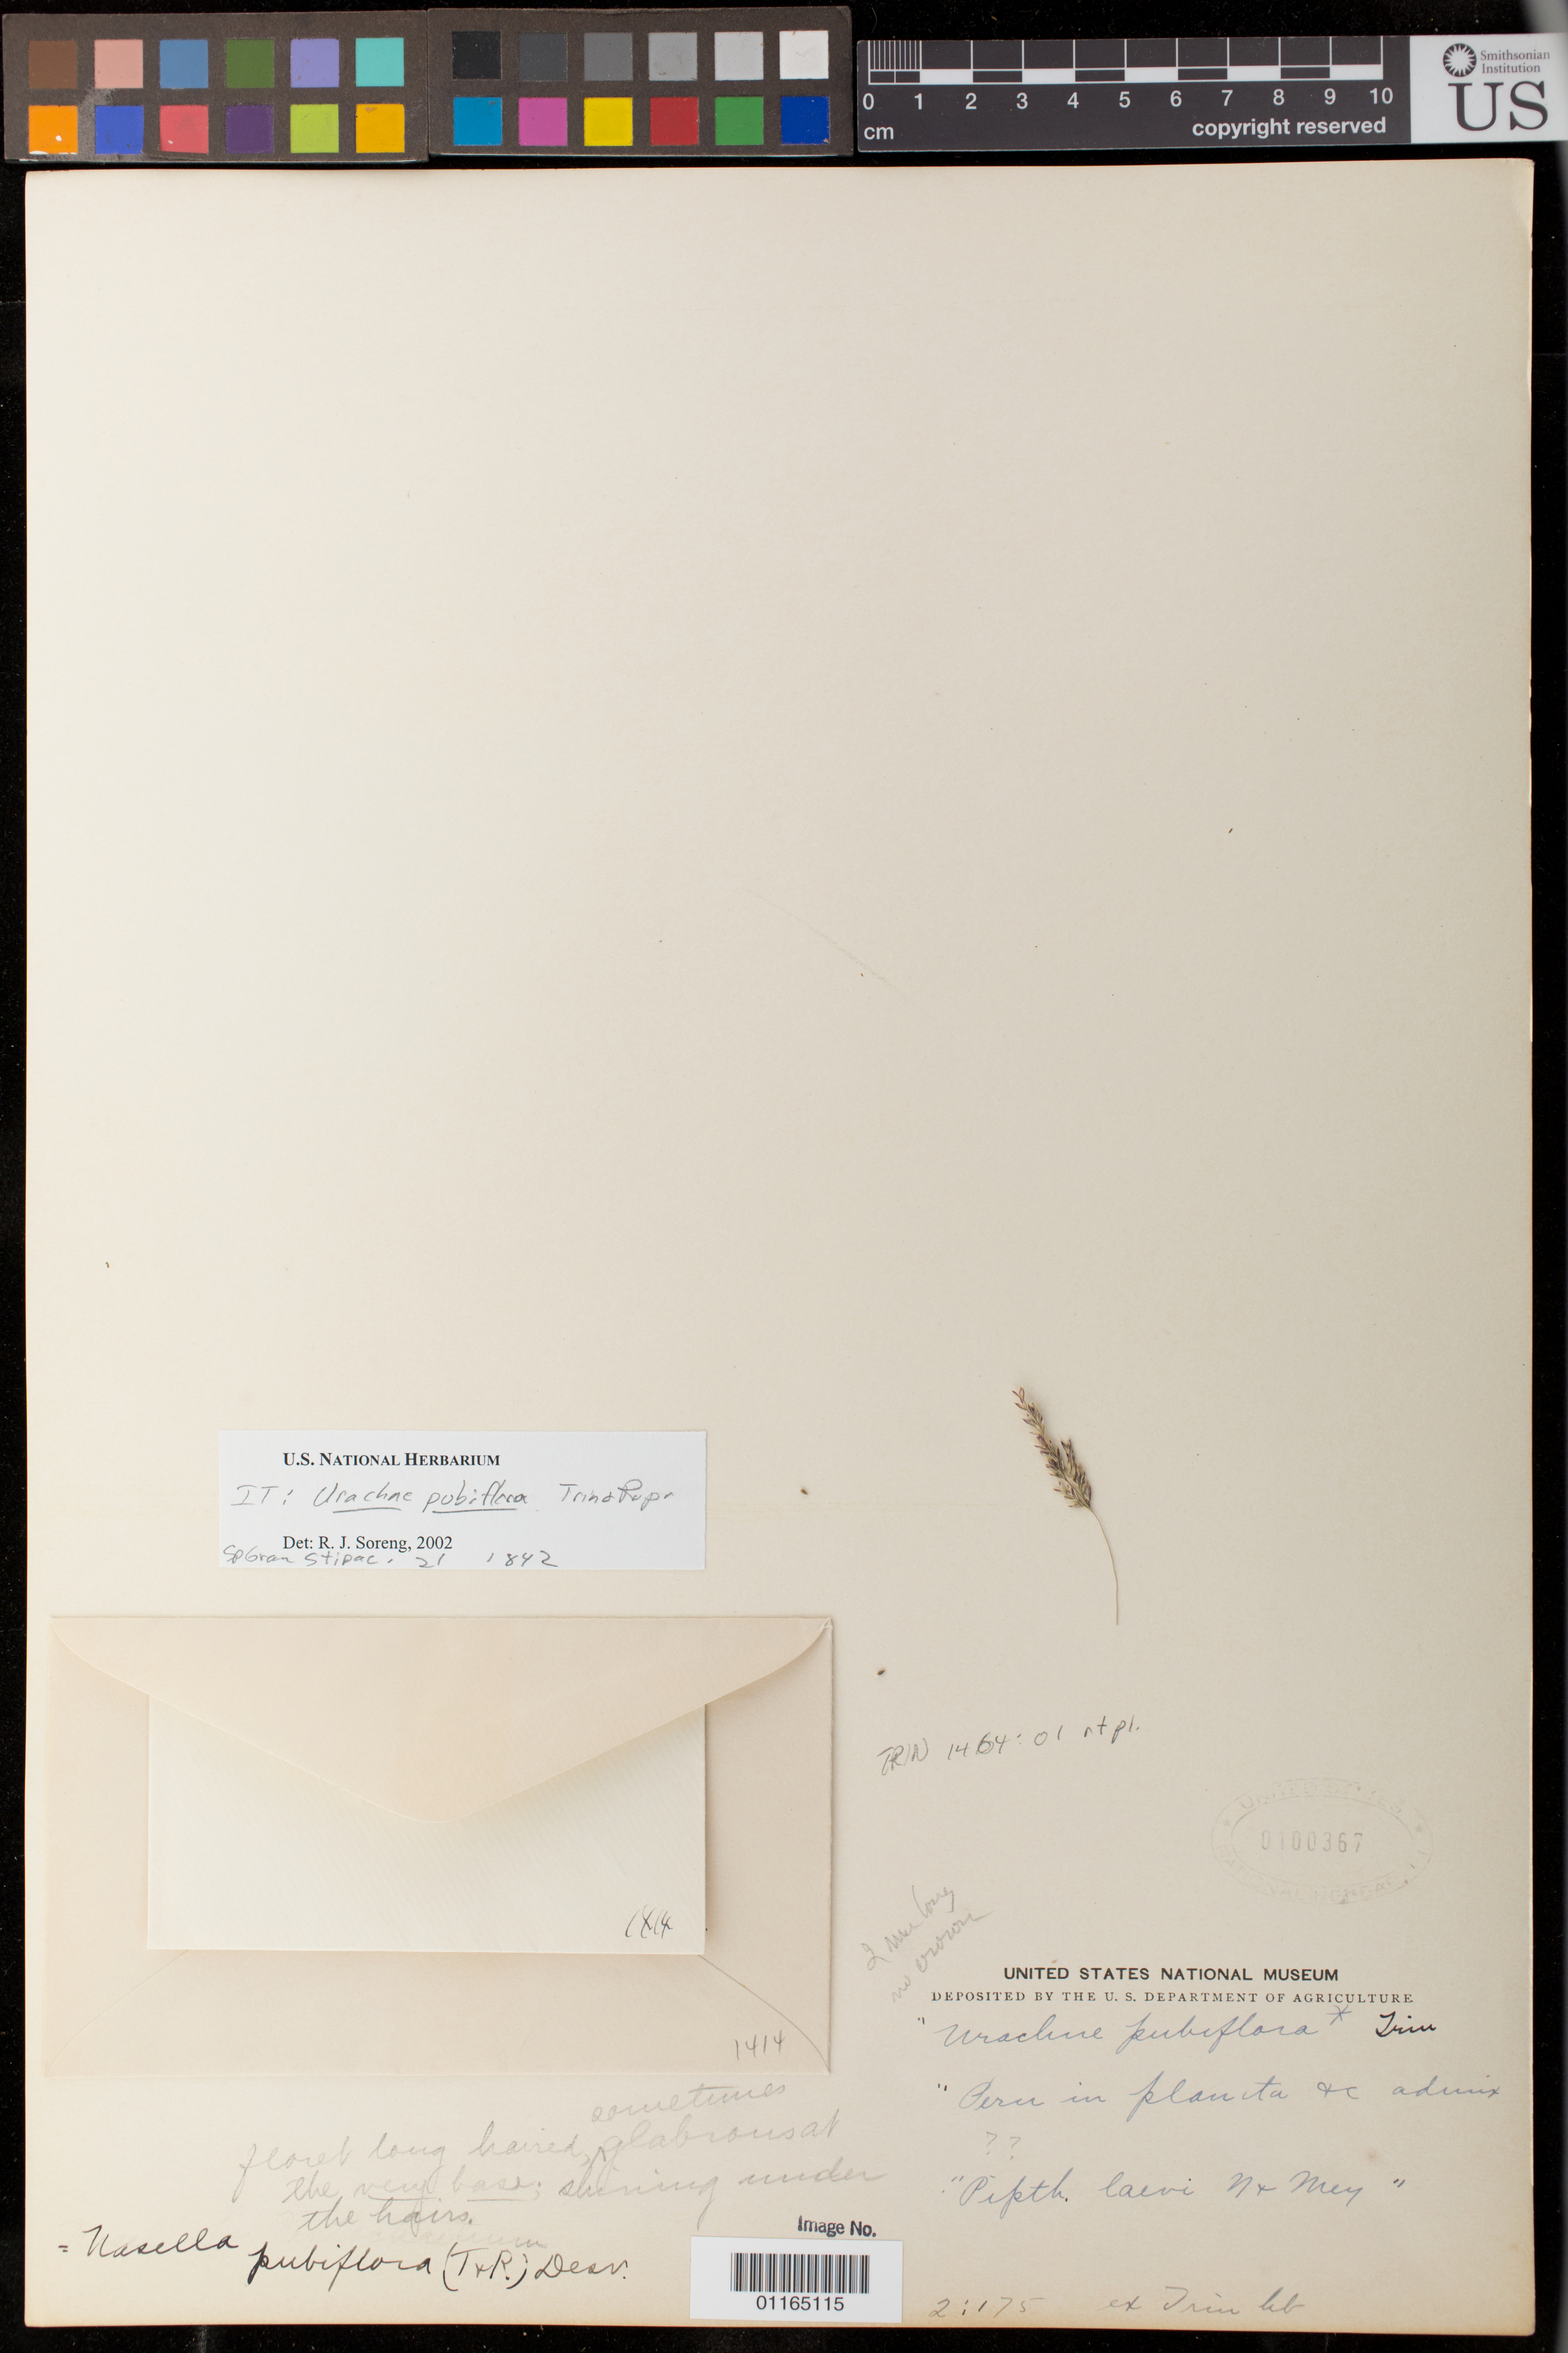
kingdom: Plantae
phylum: Tracheophyta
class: Liliopsida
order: Poales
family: Poaceae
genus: Urachne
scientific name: Urachne pubiflora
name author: Trin. & Rupr.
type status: Isotype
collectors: ex herb. Trinius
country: Peru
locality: "Per in planita" and "Pipth. laevi N&Mey"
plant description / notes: Fragmentary material of type specimen ex herb. Trin.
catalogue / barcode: US 100367